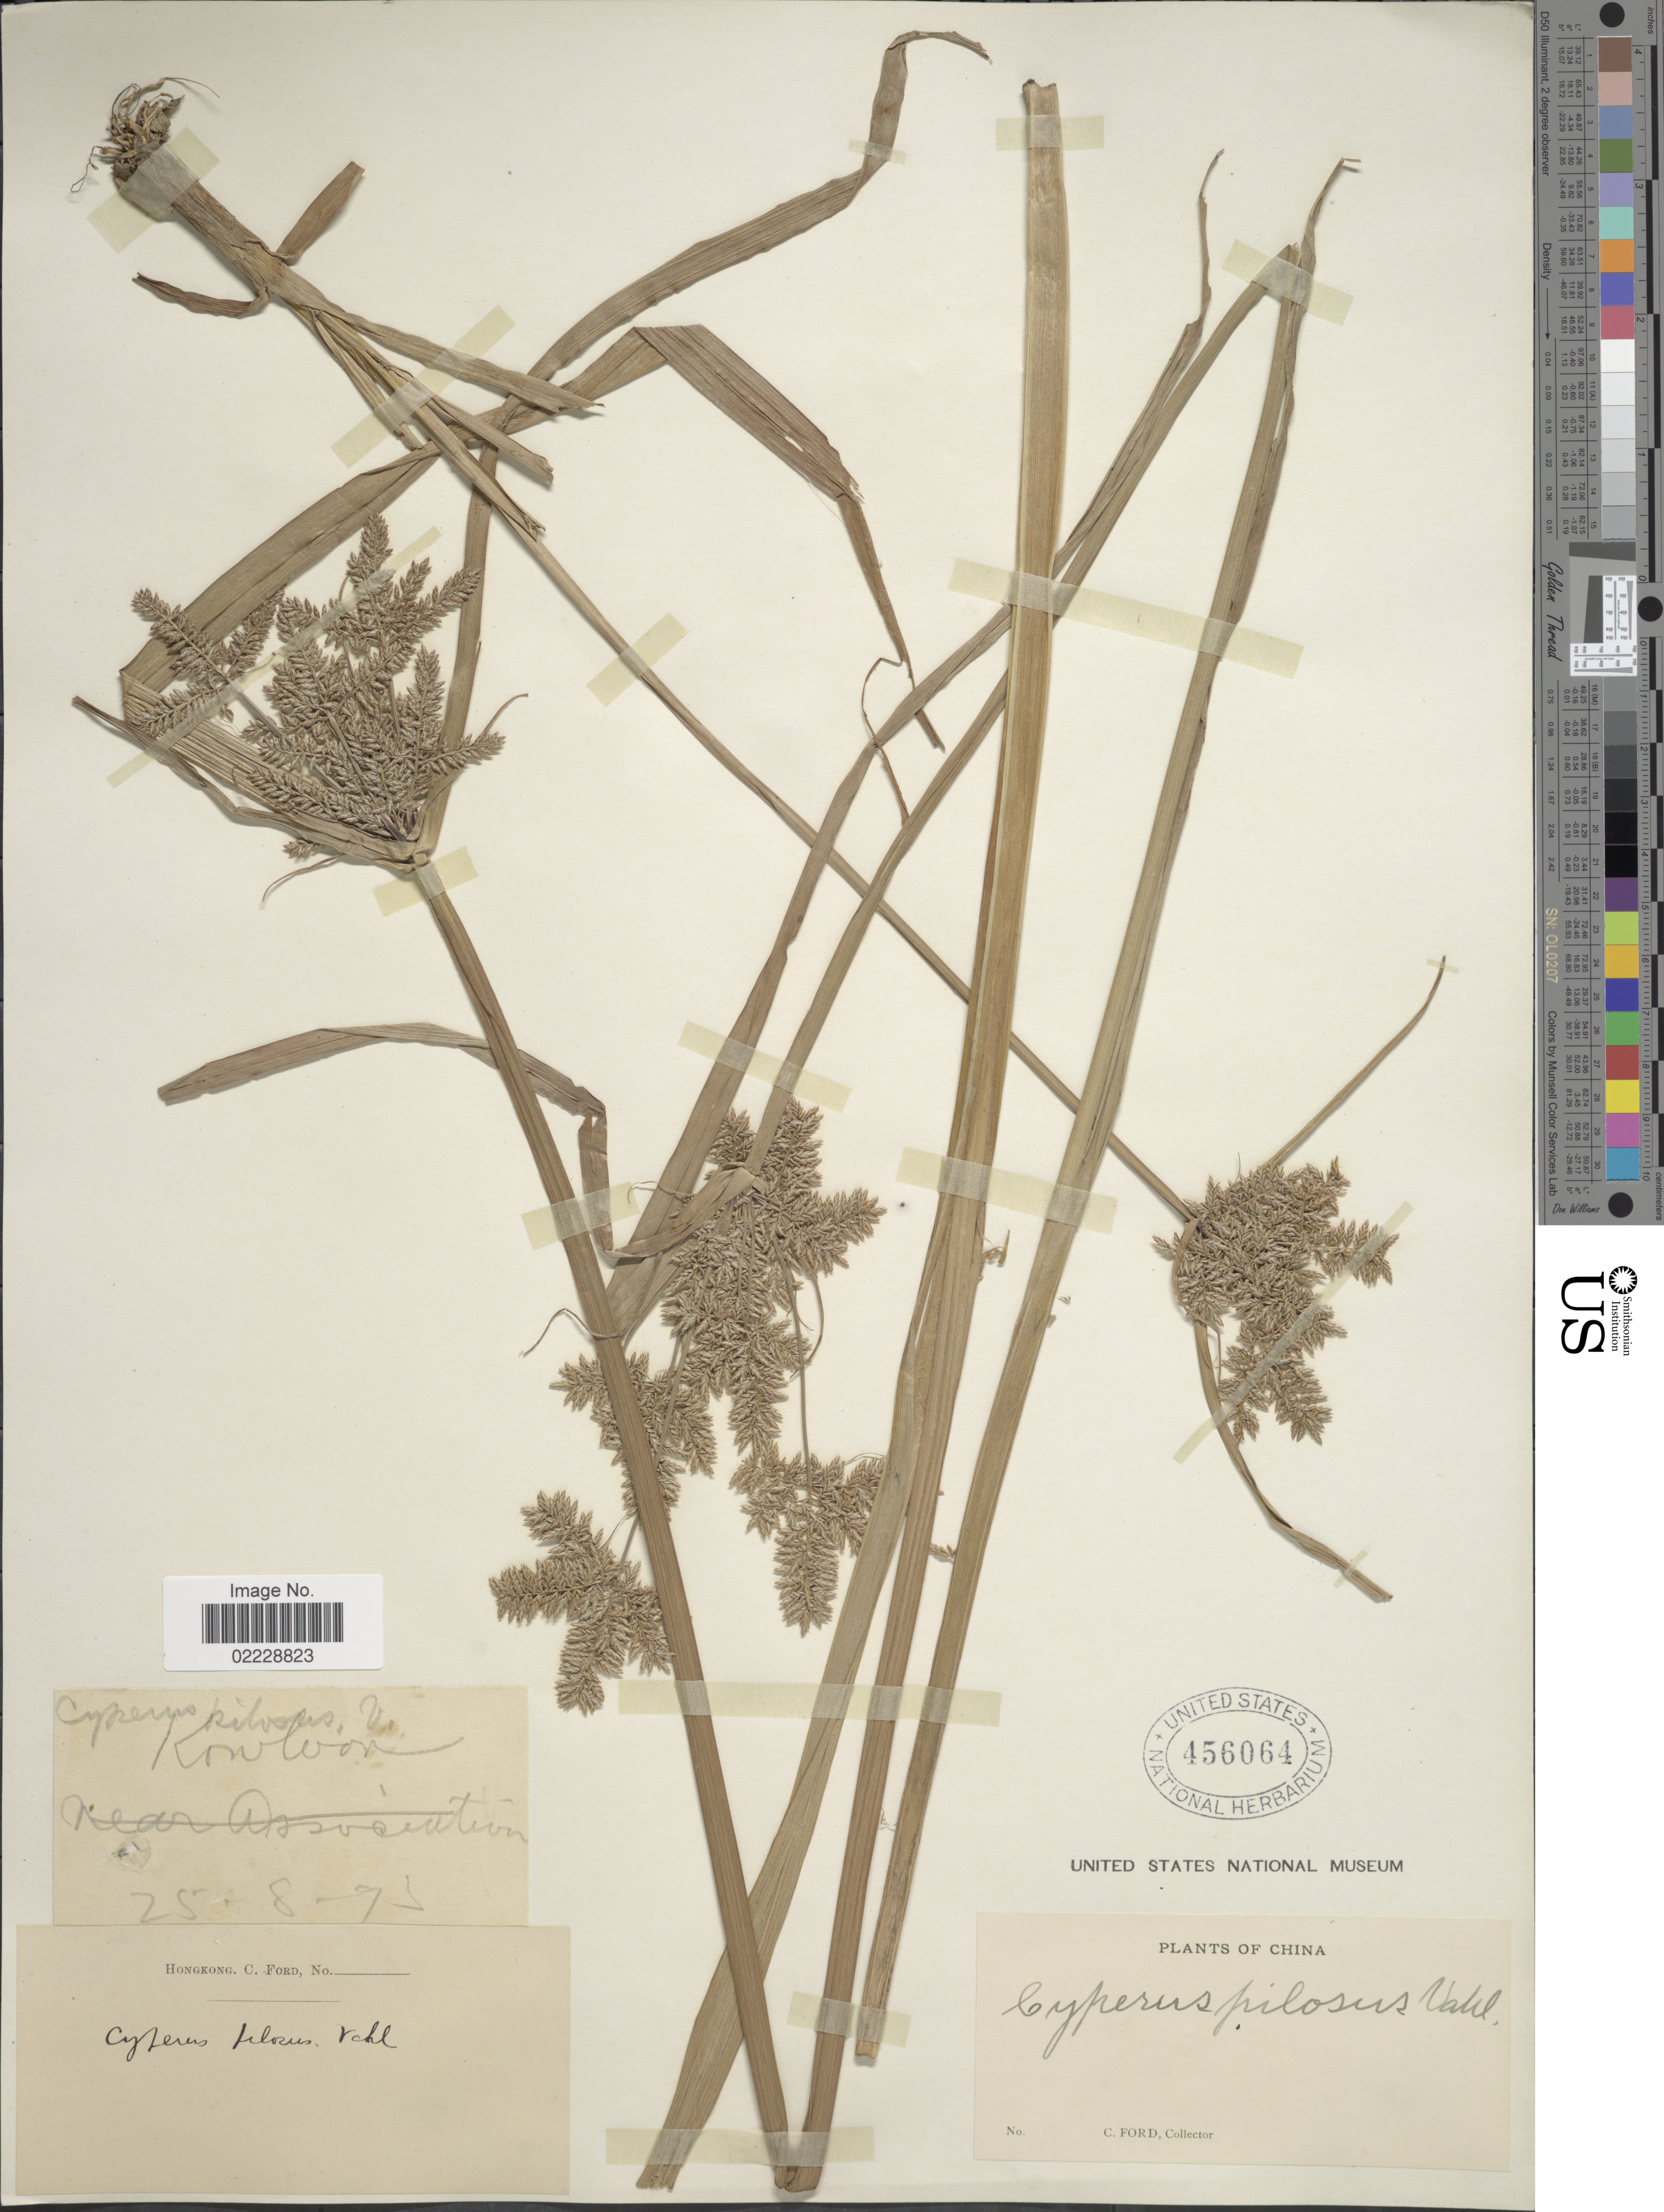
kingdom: Plantae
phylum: Tracheophyta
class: Liliopsida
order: Poales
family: Cyperaceae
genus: Cyperus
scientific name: Cyperus pilosus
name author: Vahl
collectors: C. Ford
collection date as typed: Transcribed d/m/y: 25/8/93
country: China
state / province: Hong Kong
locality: Kowloon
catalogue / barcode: US 456064